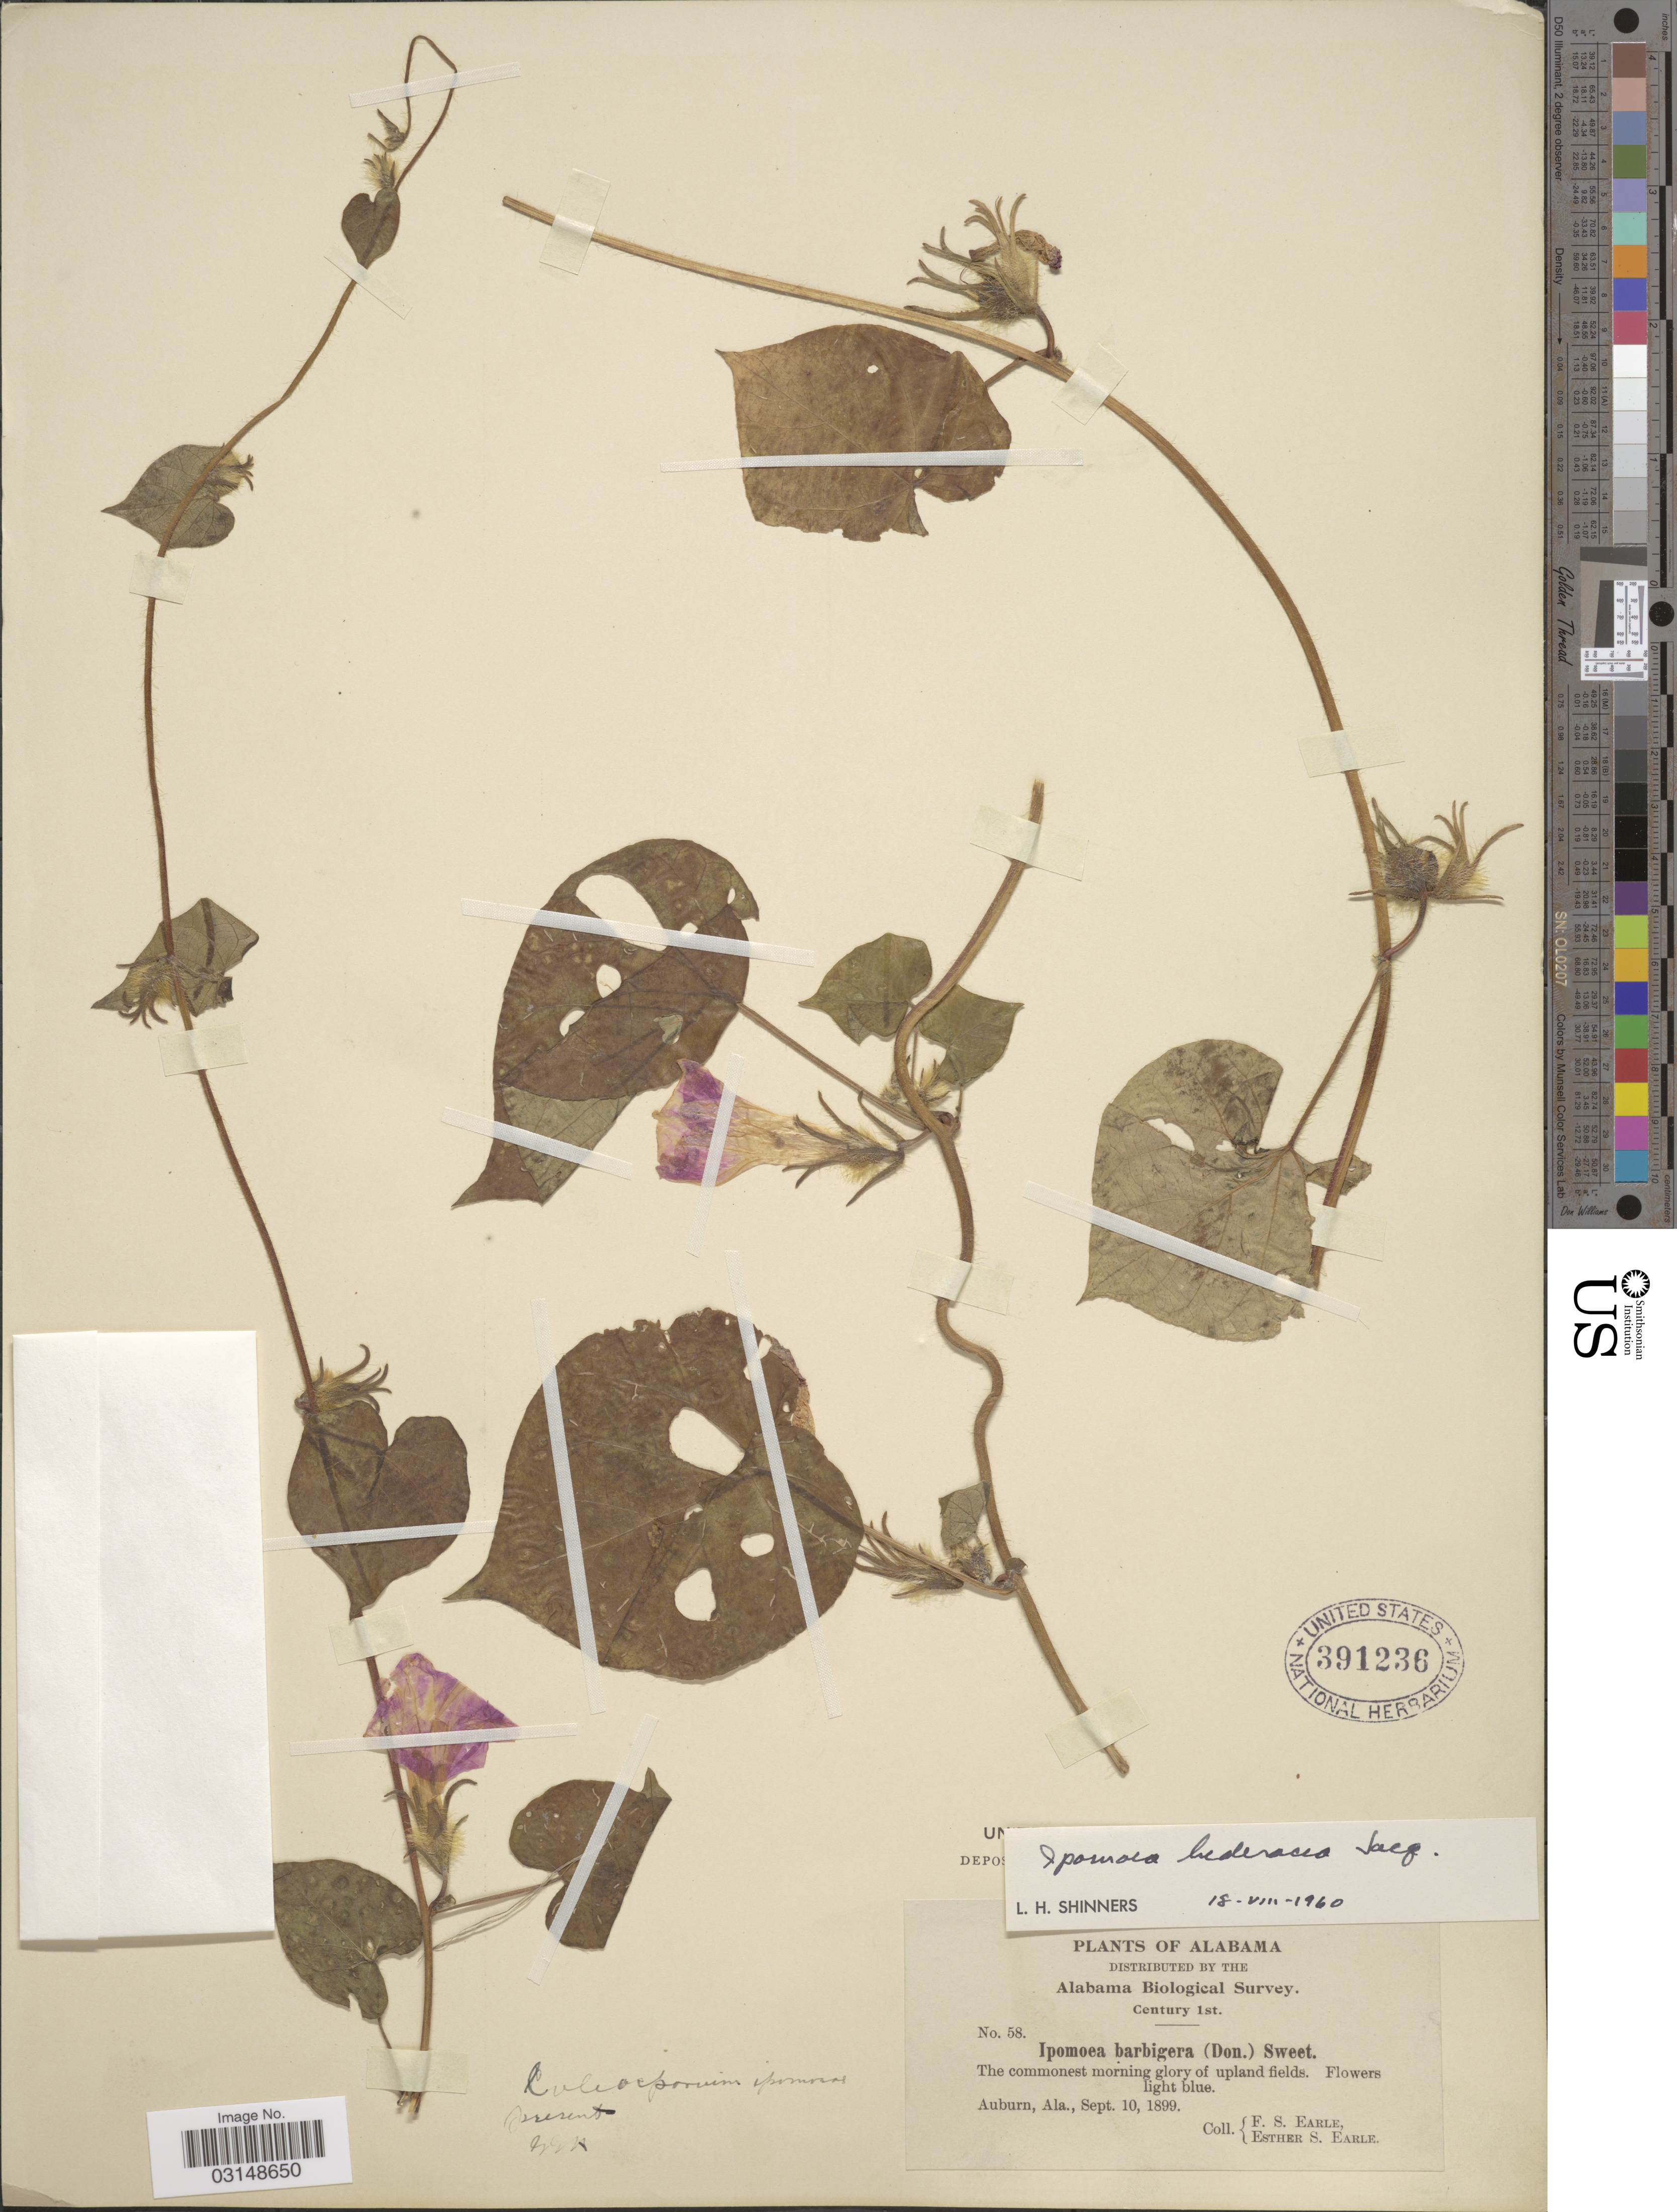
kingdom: Plantae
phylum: Tracheophyta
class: Magnoliopsida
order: Solanales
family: Convolvulaceae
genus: Ipomoea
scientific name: Ipomoea hederacea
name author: Jacq.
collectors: F. S. Earle & E. S. Earle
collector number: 58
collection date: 1899-09-10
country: United States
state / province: Alabama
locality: Auburn, Ala.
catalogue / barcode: US 391236